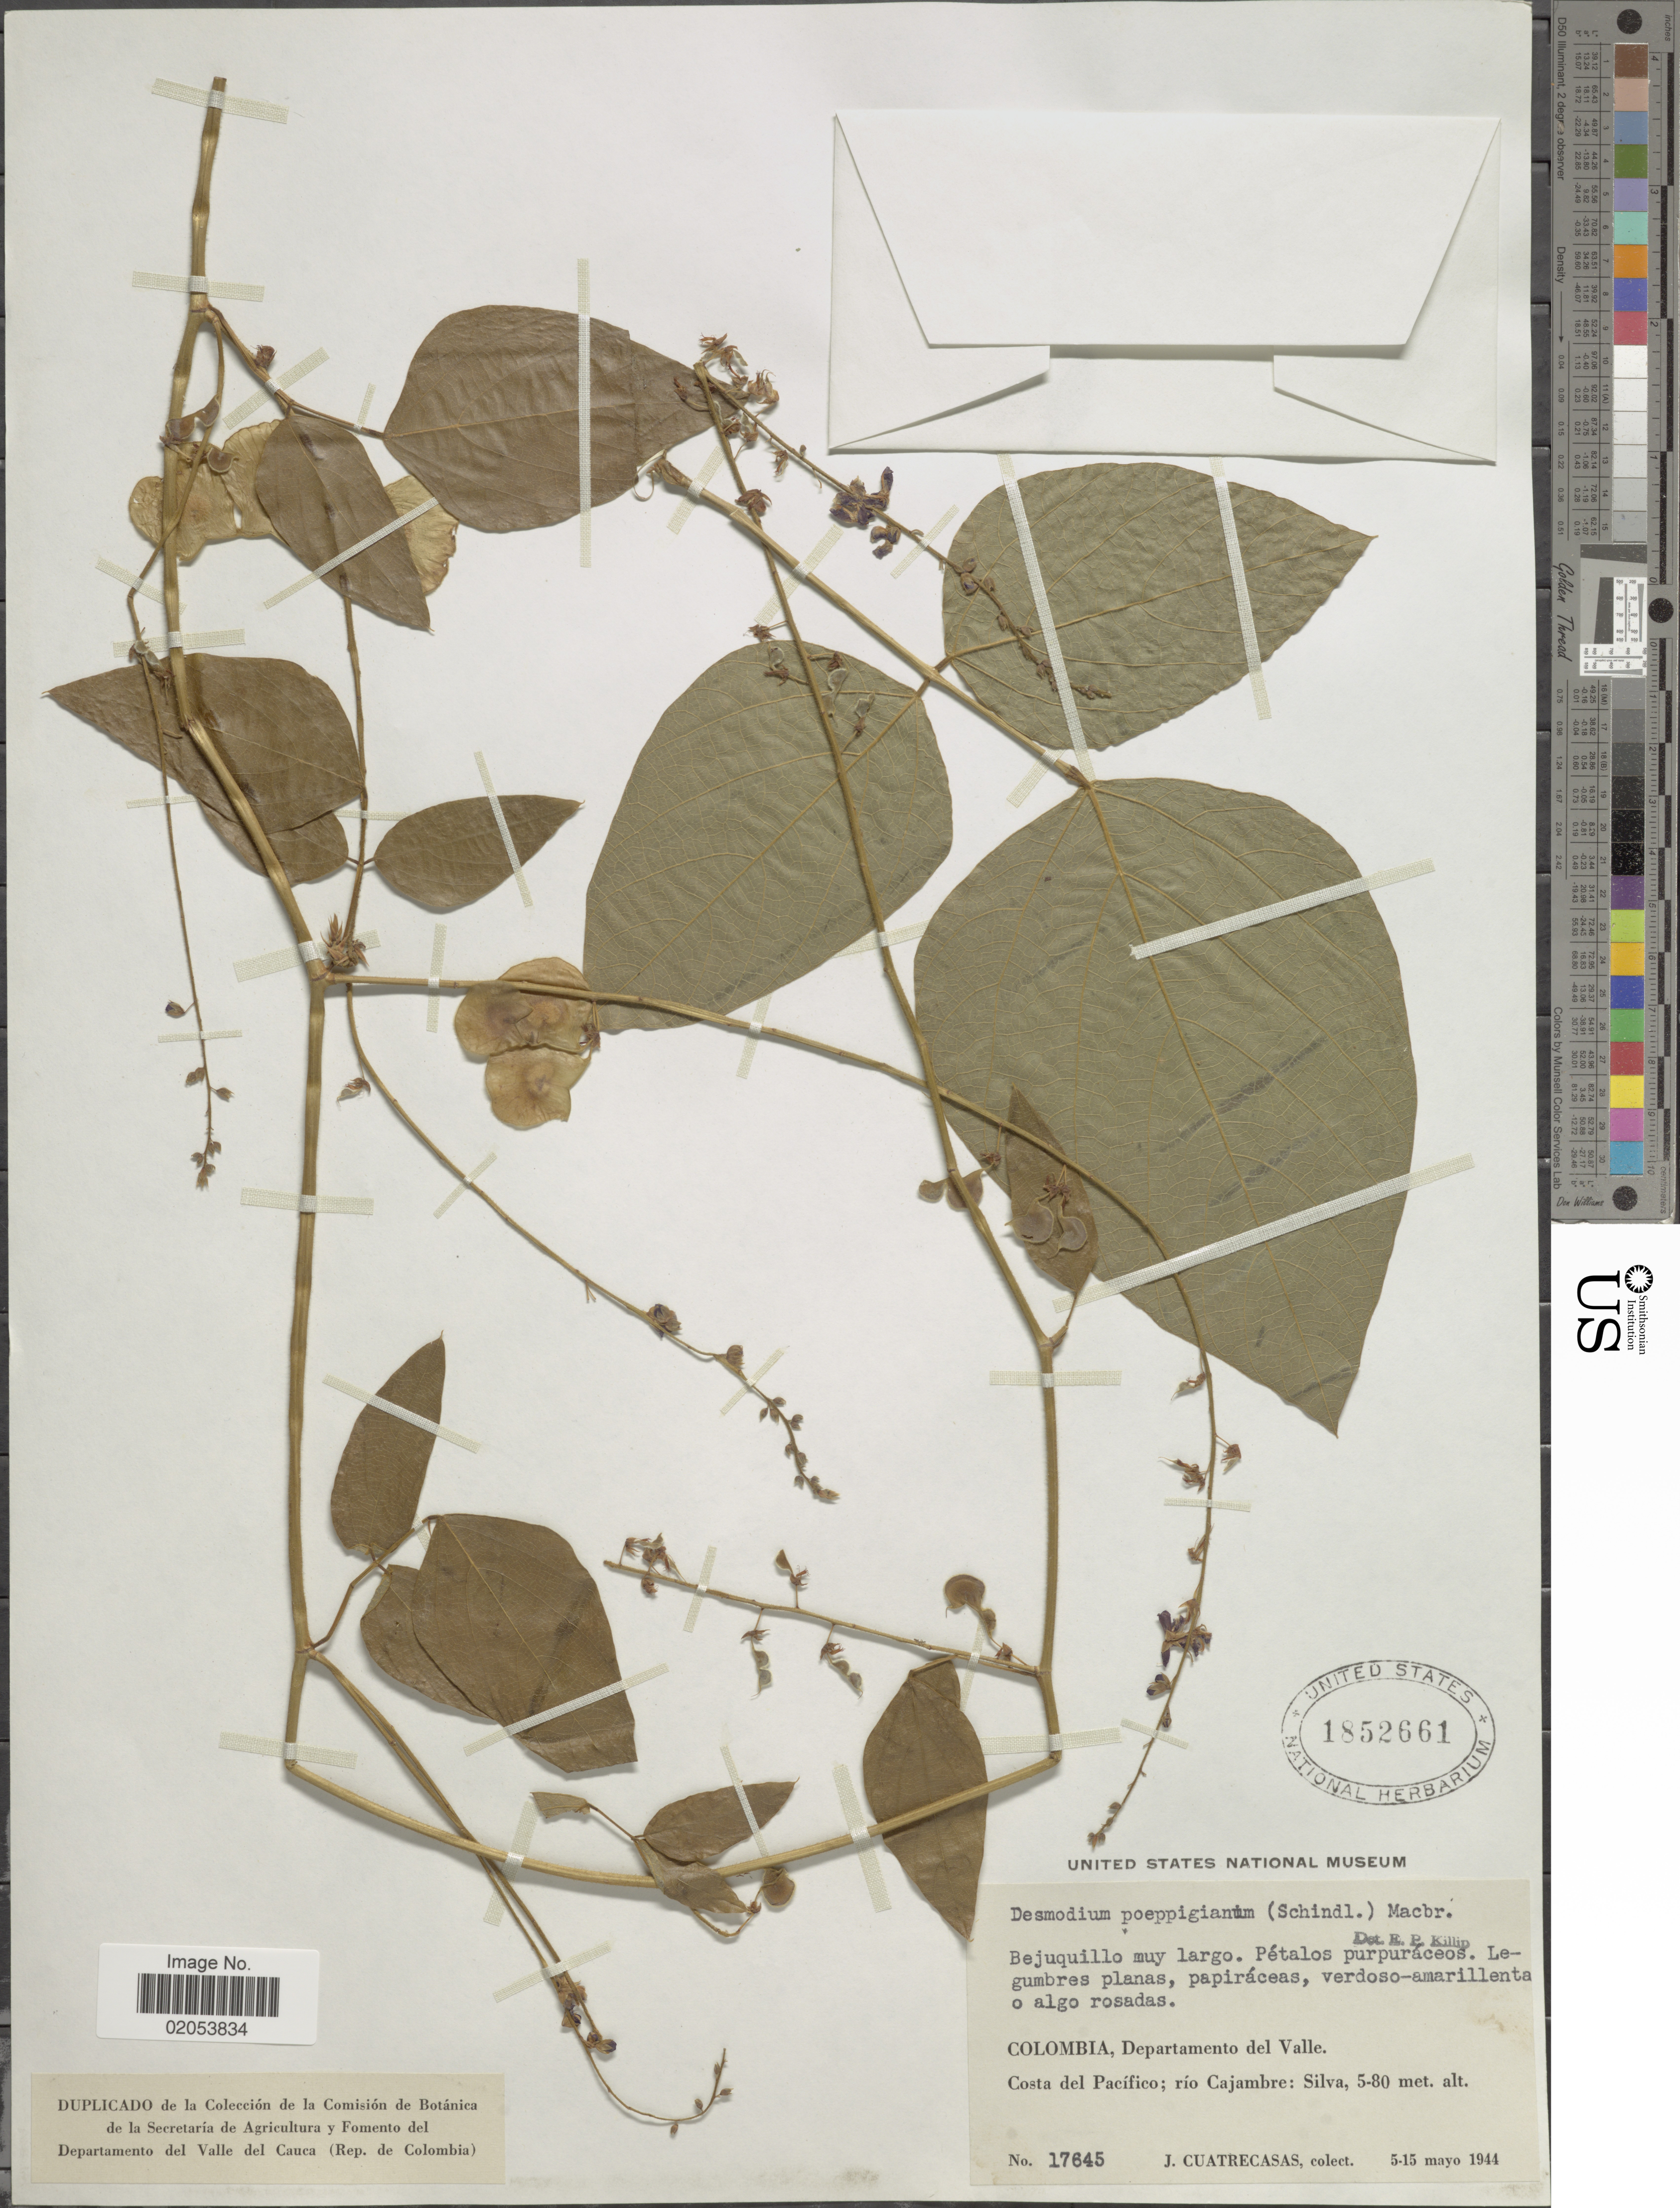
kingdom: Plantae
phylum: Tracheophyta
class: Magnoliopsida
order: Fabales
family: Fabaceae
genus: Desmodium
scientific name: Desmodium poeppigianum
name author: (Schindl.) J.F. Macbr.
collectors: J. Cuatrecasas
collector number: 17645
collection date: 1944-05-05/1944-05-15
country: Colombia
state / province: Valle del Cauca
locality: Departemento del Valle. Costa del Pacifico; rio Cajambre: Silva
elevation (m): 5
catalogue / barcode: US 1852661